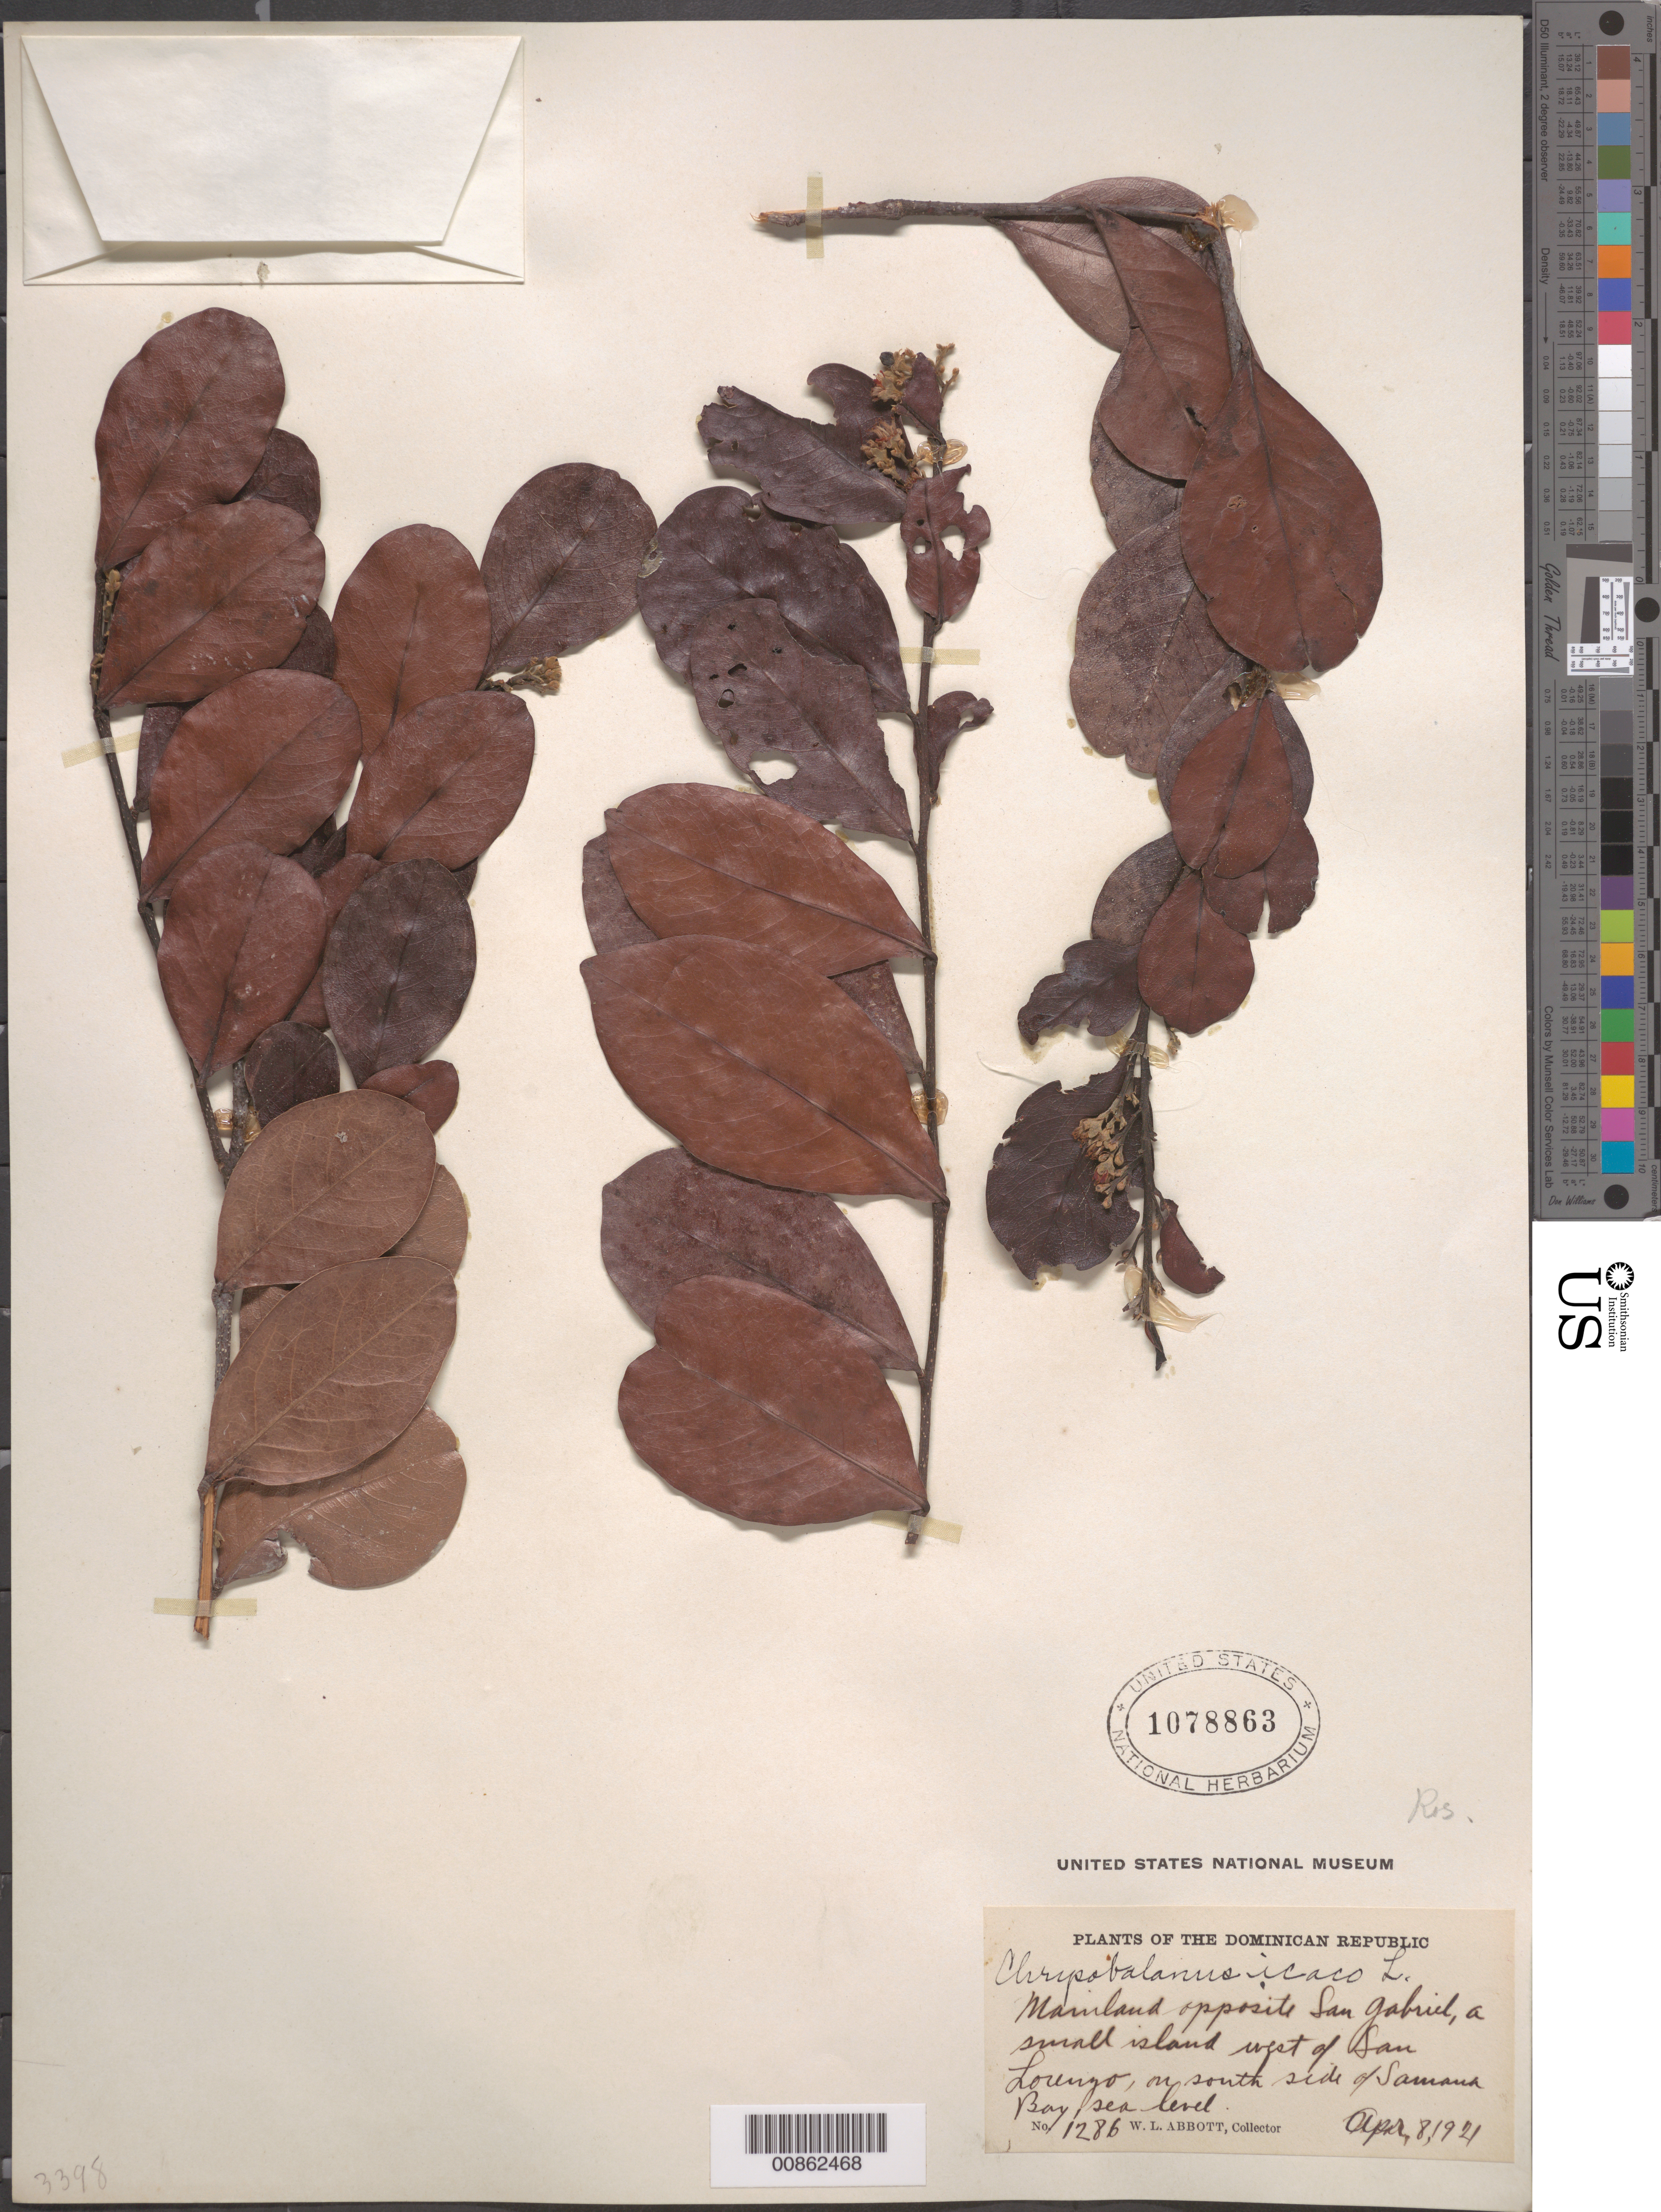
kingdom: Plantae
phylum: Tracheophyta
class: Magnoliopsida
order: Malpighiales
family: Chrysobalanaceae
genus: Chrysobalanus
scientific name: Chrysobalanus icaco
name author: L.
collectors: W. L. Abbott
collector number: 1286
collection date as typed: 08 Apr 1921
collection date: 1921-04-08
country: Dominican Republic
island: Hispaniola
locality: Mainland opposite San Gabriel, a small island west of San Lorenzo, on south side of Samaná Bay.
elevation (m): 0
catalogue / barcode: US 1078863